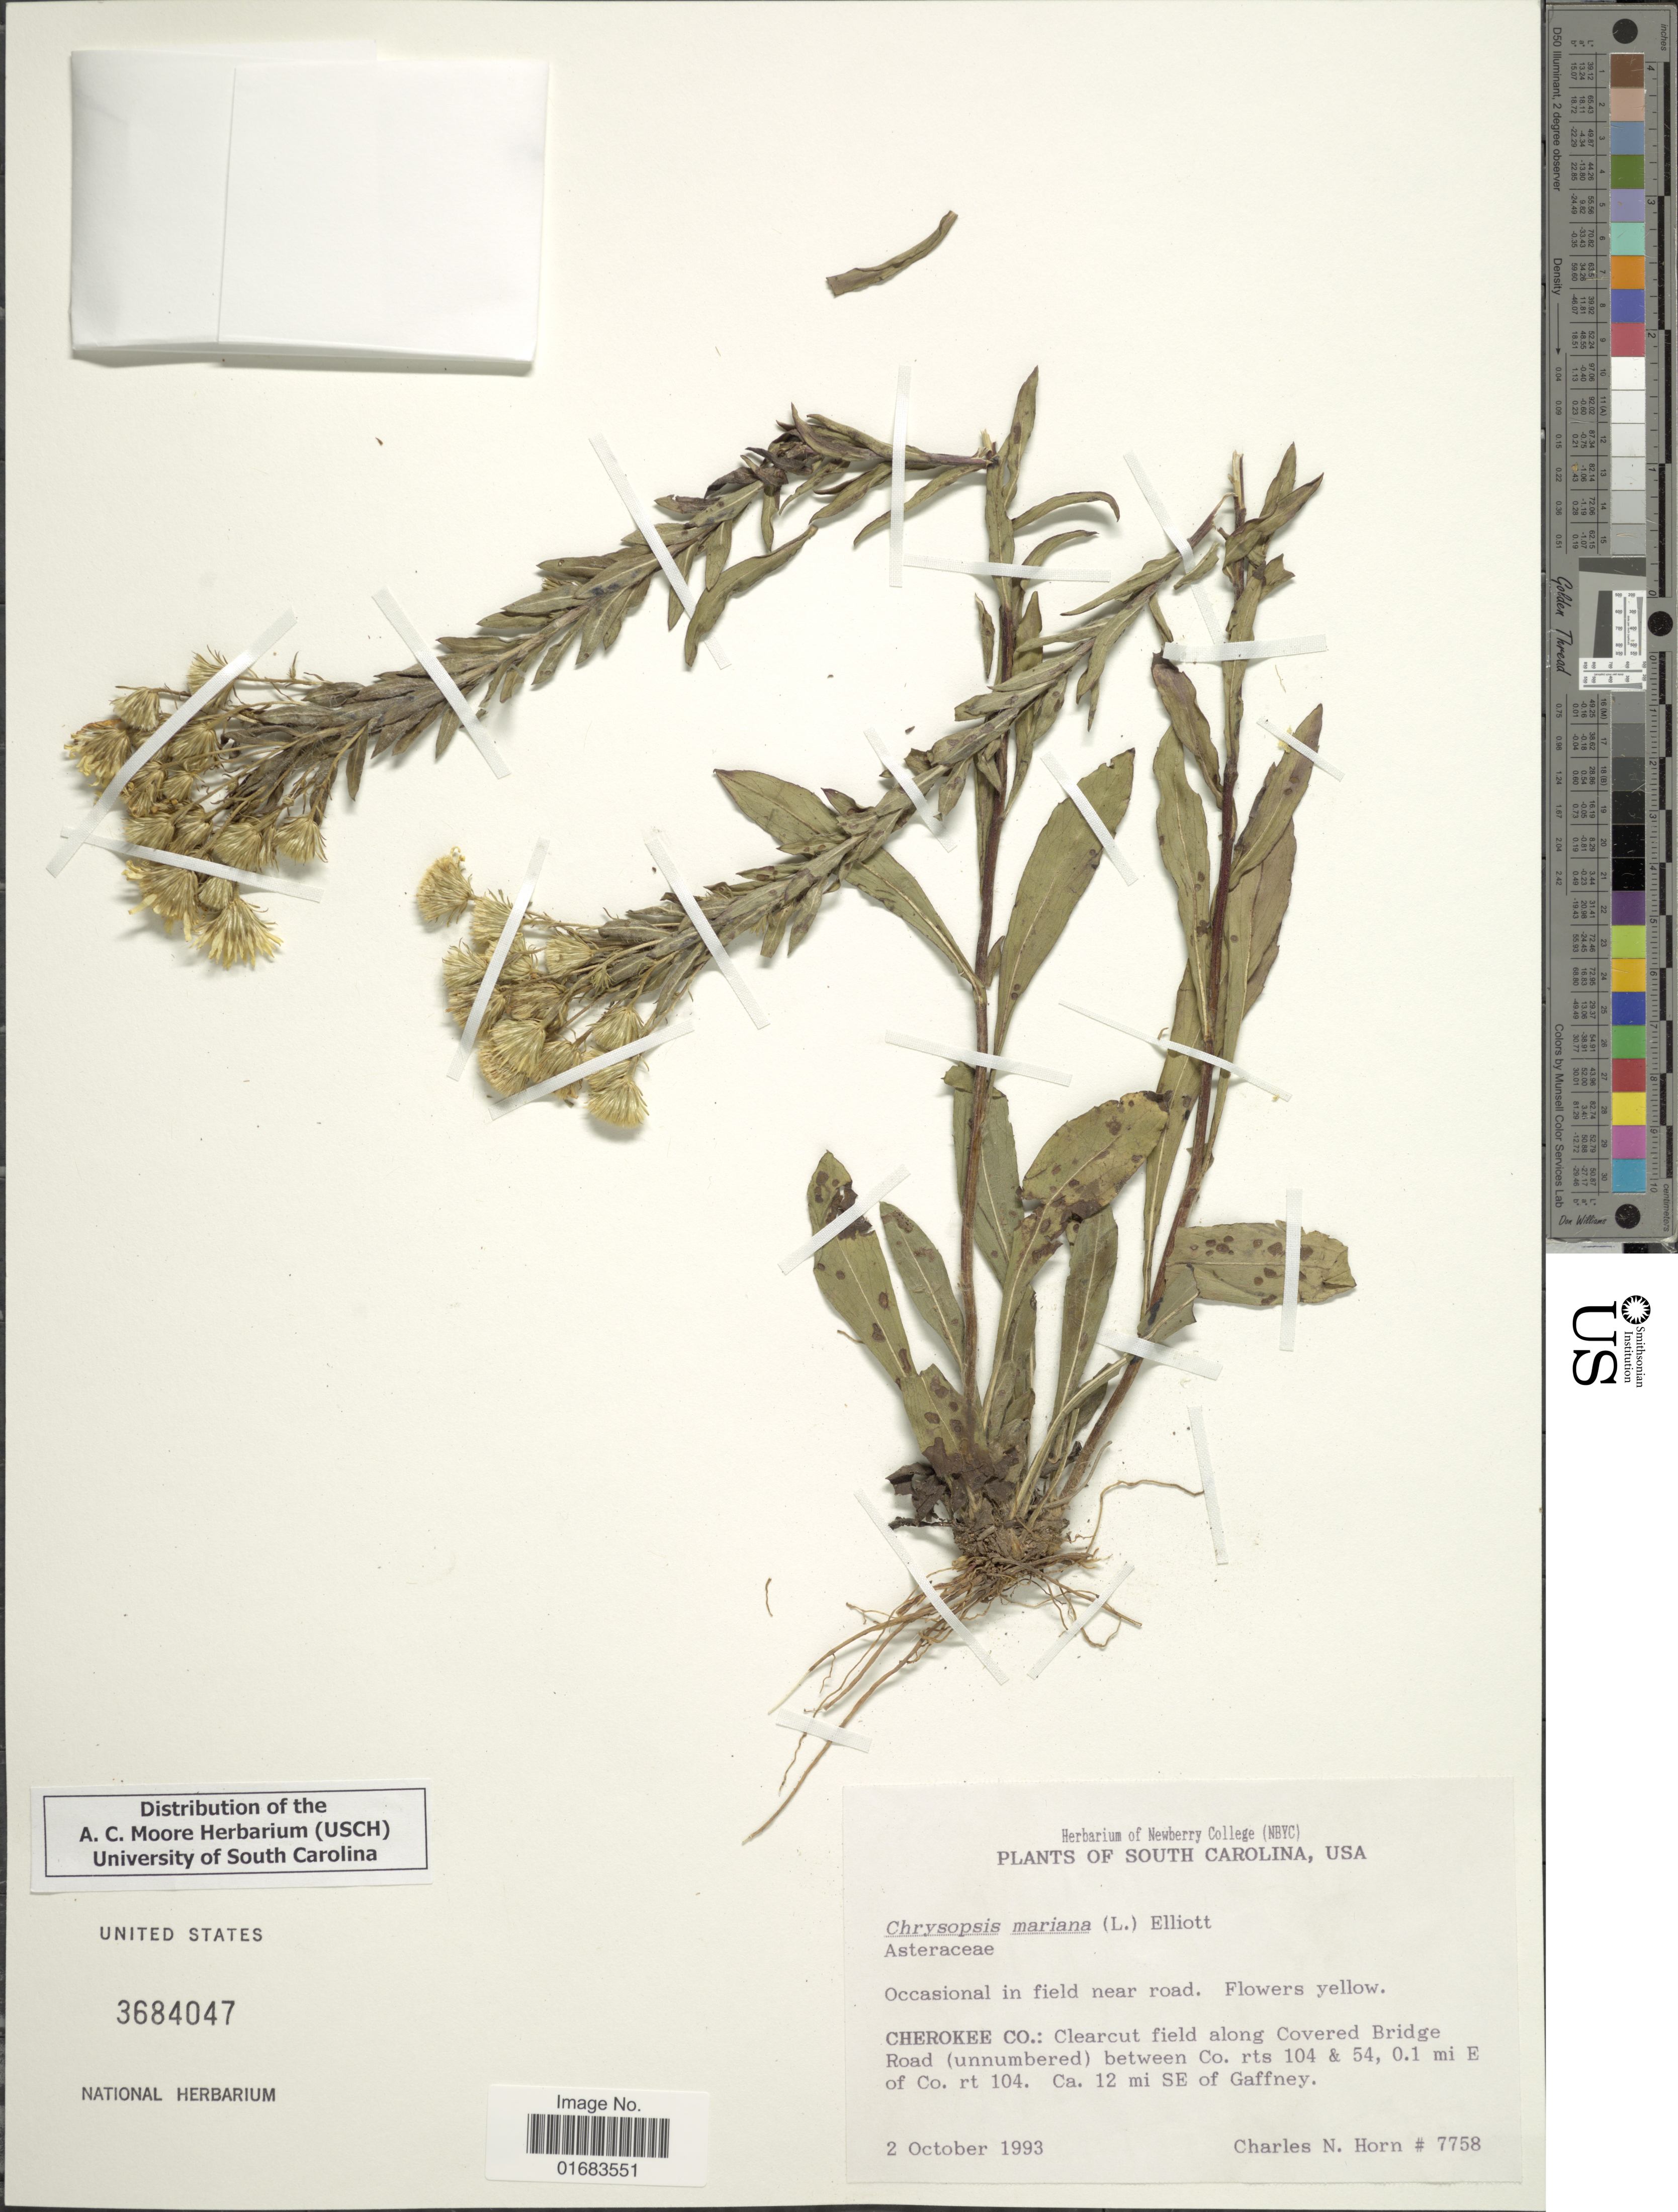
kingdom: Plantae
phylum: Tracheophyta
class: Magnoliopsida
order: Asterales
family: Asteraceae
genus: Chrysopsis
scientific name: Chrysopsis mariana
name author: (L.) Elliott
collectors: C. N. Horn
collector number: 7758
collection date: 1993-10-02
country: United States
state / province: South Carolina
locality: Cherokee Co. Clearcut field along Covered Bridge Road ( unnumbered ) between Co. rts 104 & 54, 0.1 mi E of Co. rt 104. Ca. 12 mi SE of Gaffney.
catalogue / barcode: US 3684047